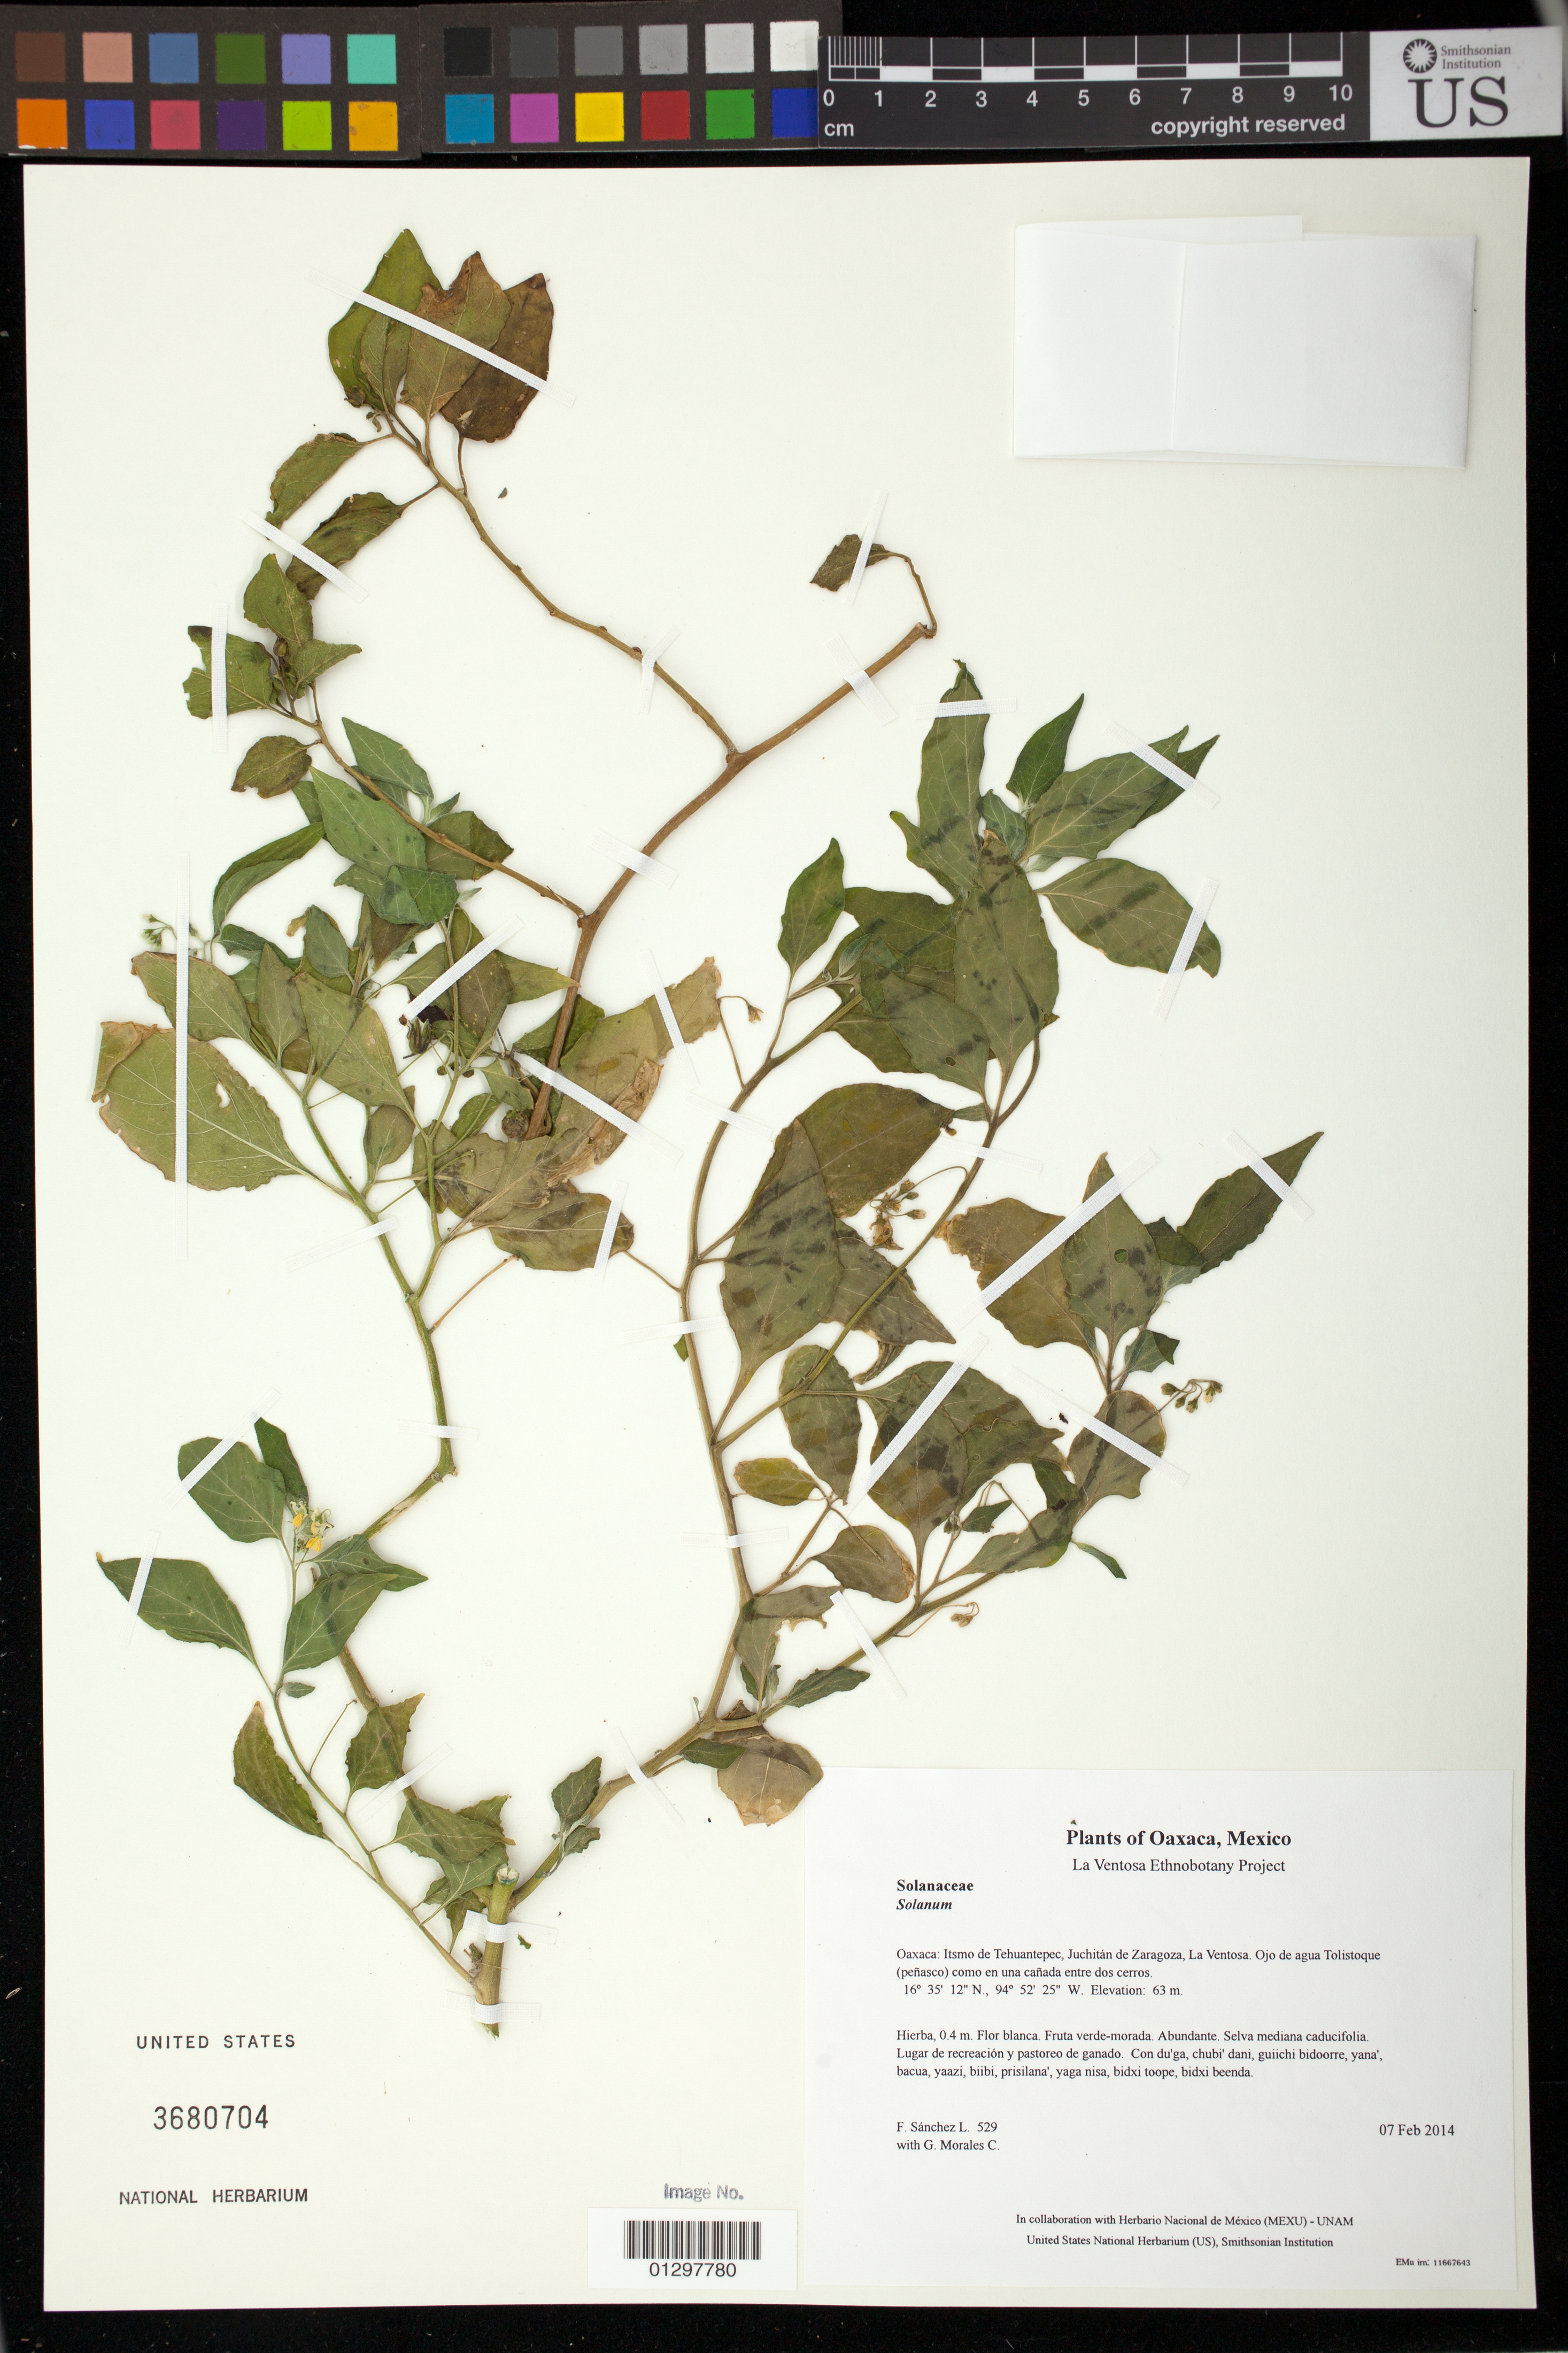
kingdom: Plantae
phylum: Tracheophyta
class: Magnoliopsida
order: Solanales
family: Solanaceae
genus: Solanum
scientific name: Solanum nigrescens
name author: M. Martens & Galeotti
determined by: Knapp, S. D.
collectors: F. Sánchez L. & G. Morales C.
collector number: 529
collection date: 2014-02-07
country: Mexico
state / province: Oaxaca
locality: Itsmo de Tehuantepec, Juchitán de Zaragoza, La Ventosa. Ojo de agua Tolistoque (peñasco) como en una cañada entre dos cerros.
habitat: Selva mediana caducifolia. Lugar de recreación y pastoreo de ganado.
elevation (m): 63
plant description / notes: JEBOT, MEXU, SERO, US; Guixi bandaga. 0.4 m. Guie' naquichi'. Cuaananaxhi naga'-nagu. Stale.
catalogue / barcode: US 3680704